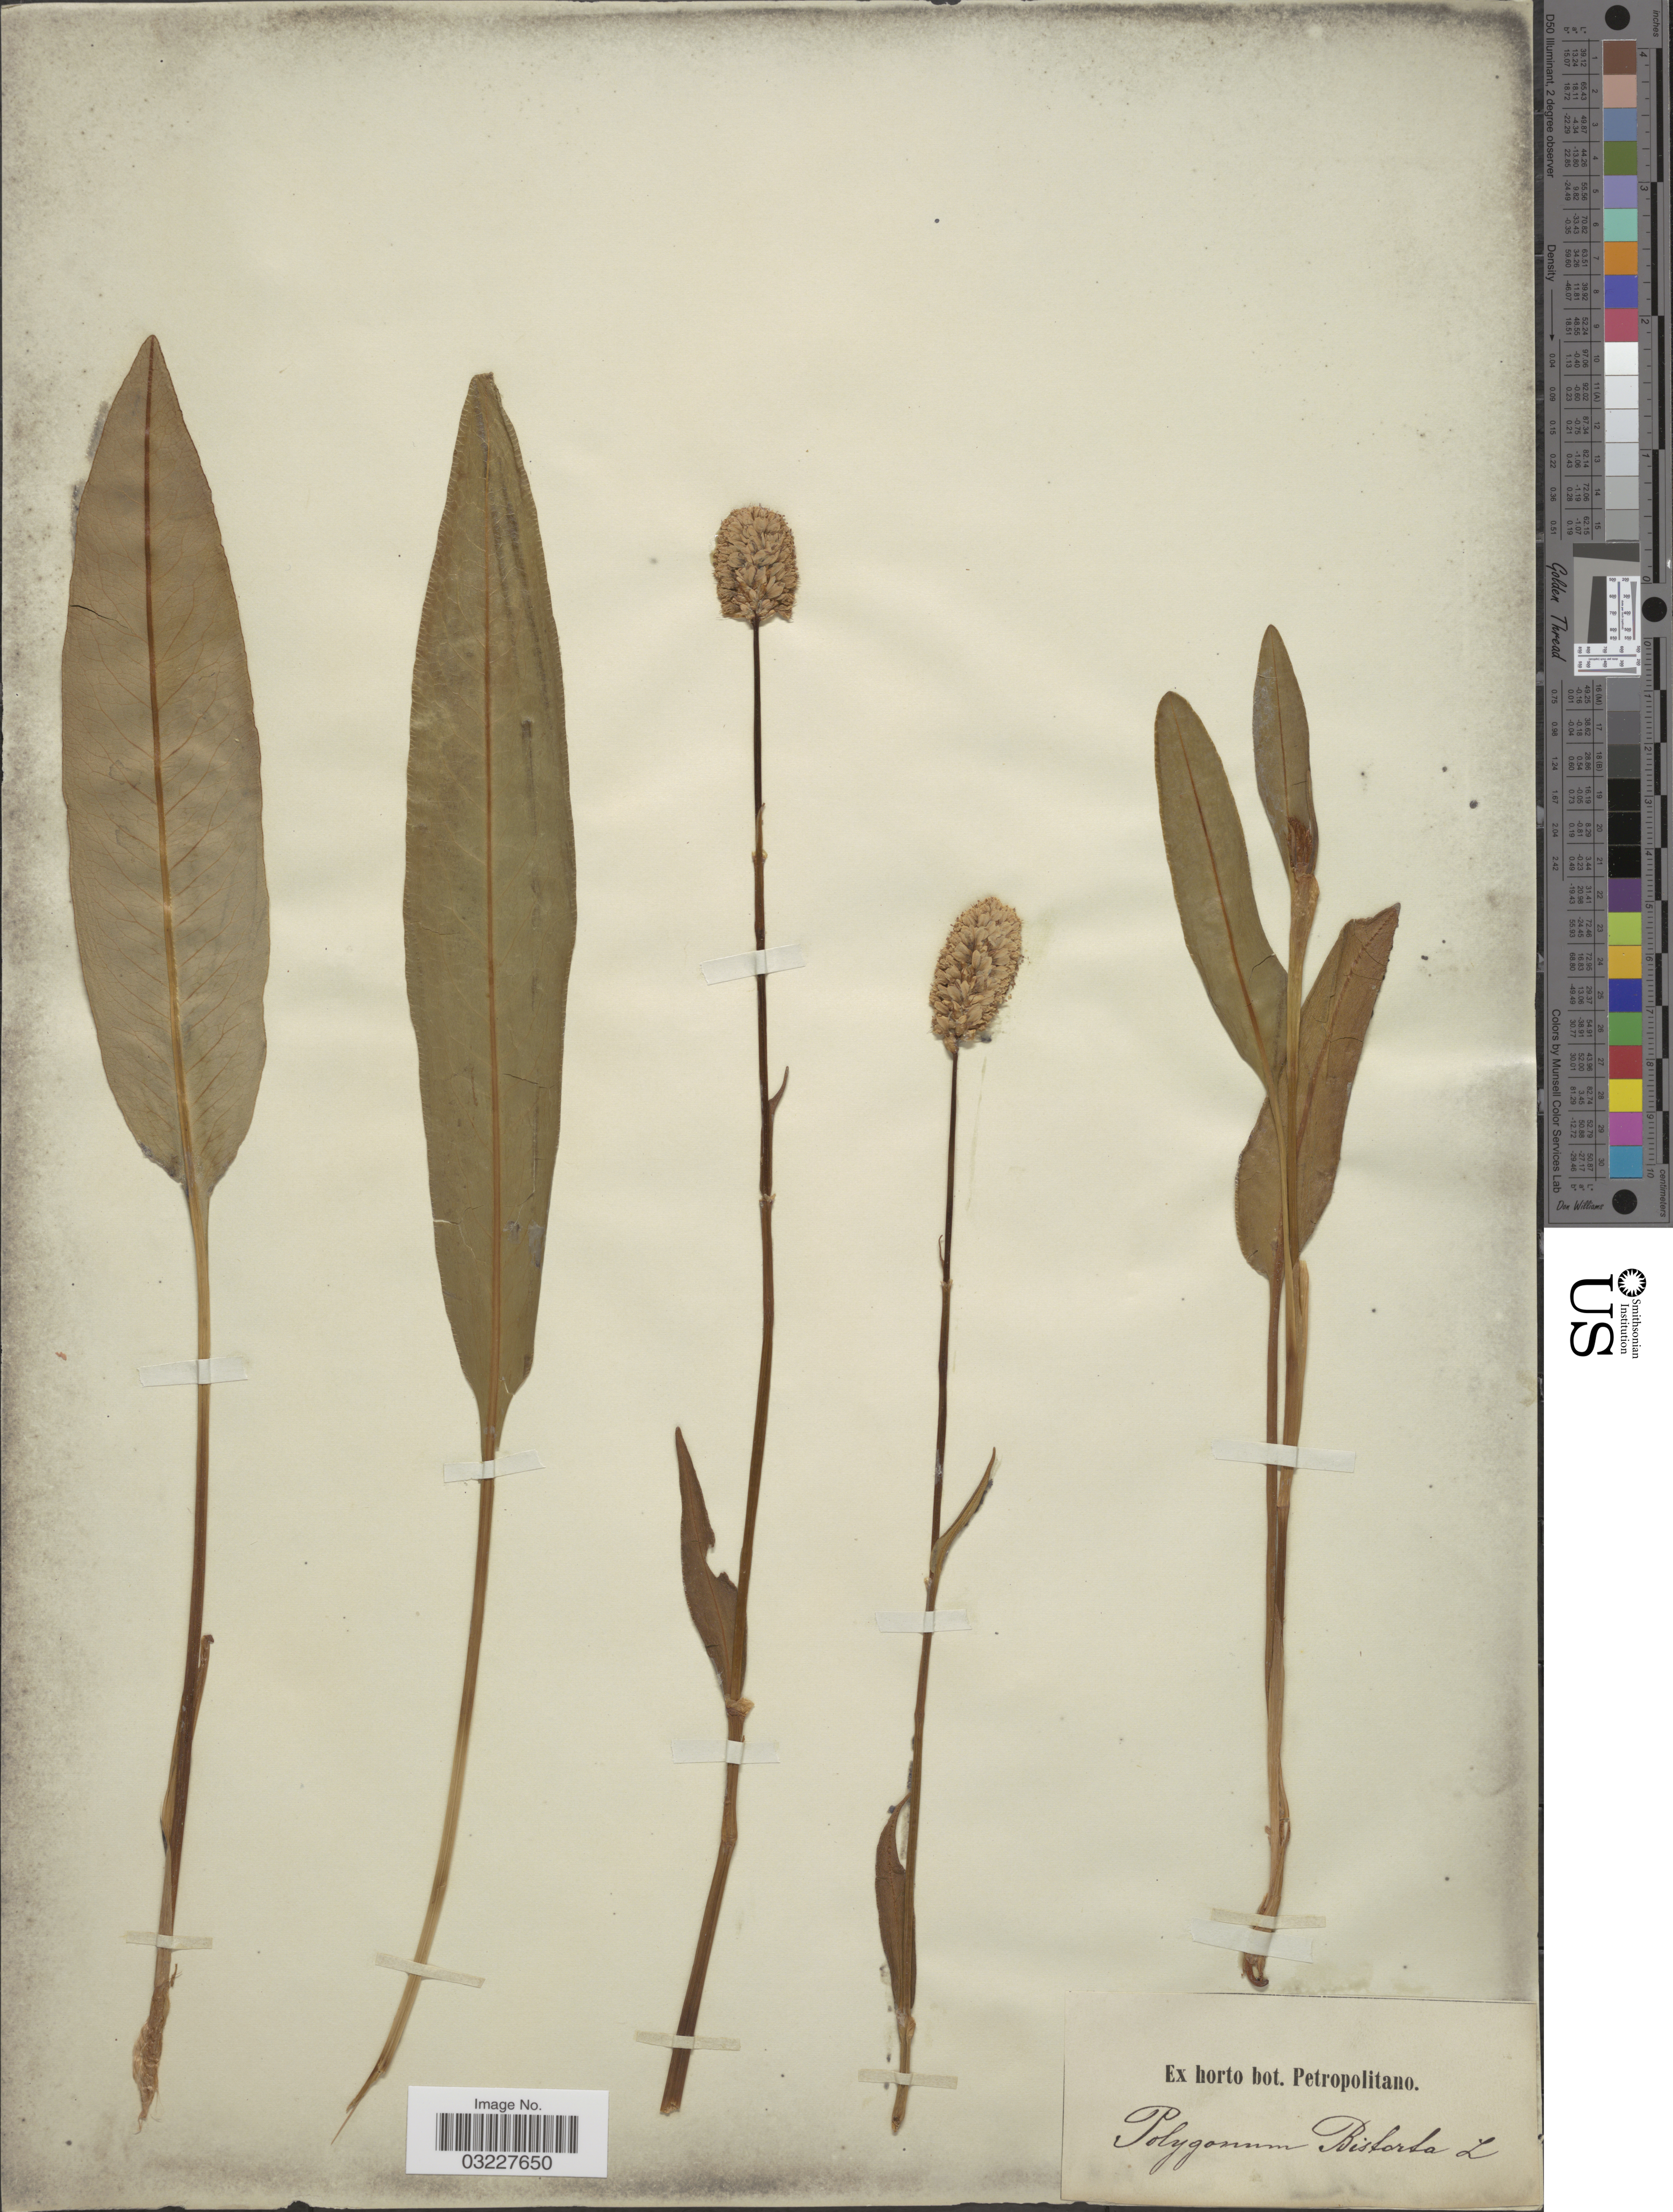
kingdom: Plantae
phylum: Tracheophyta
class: Magnoliopsida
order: Caryophyllales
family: Polygonaceae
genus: Bistorta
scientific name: Bistorta officinalis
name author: Delarbre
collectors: ex Horto Bot. Petropolitano